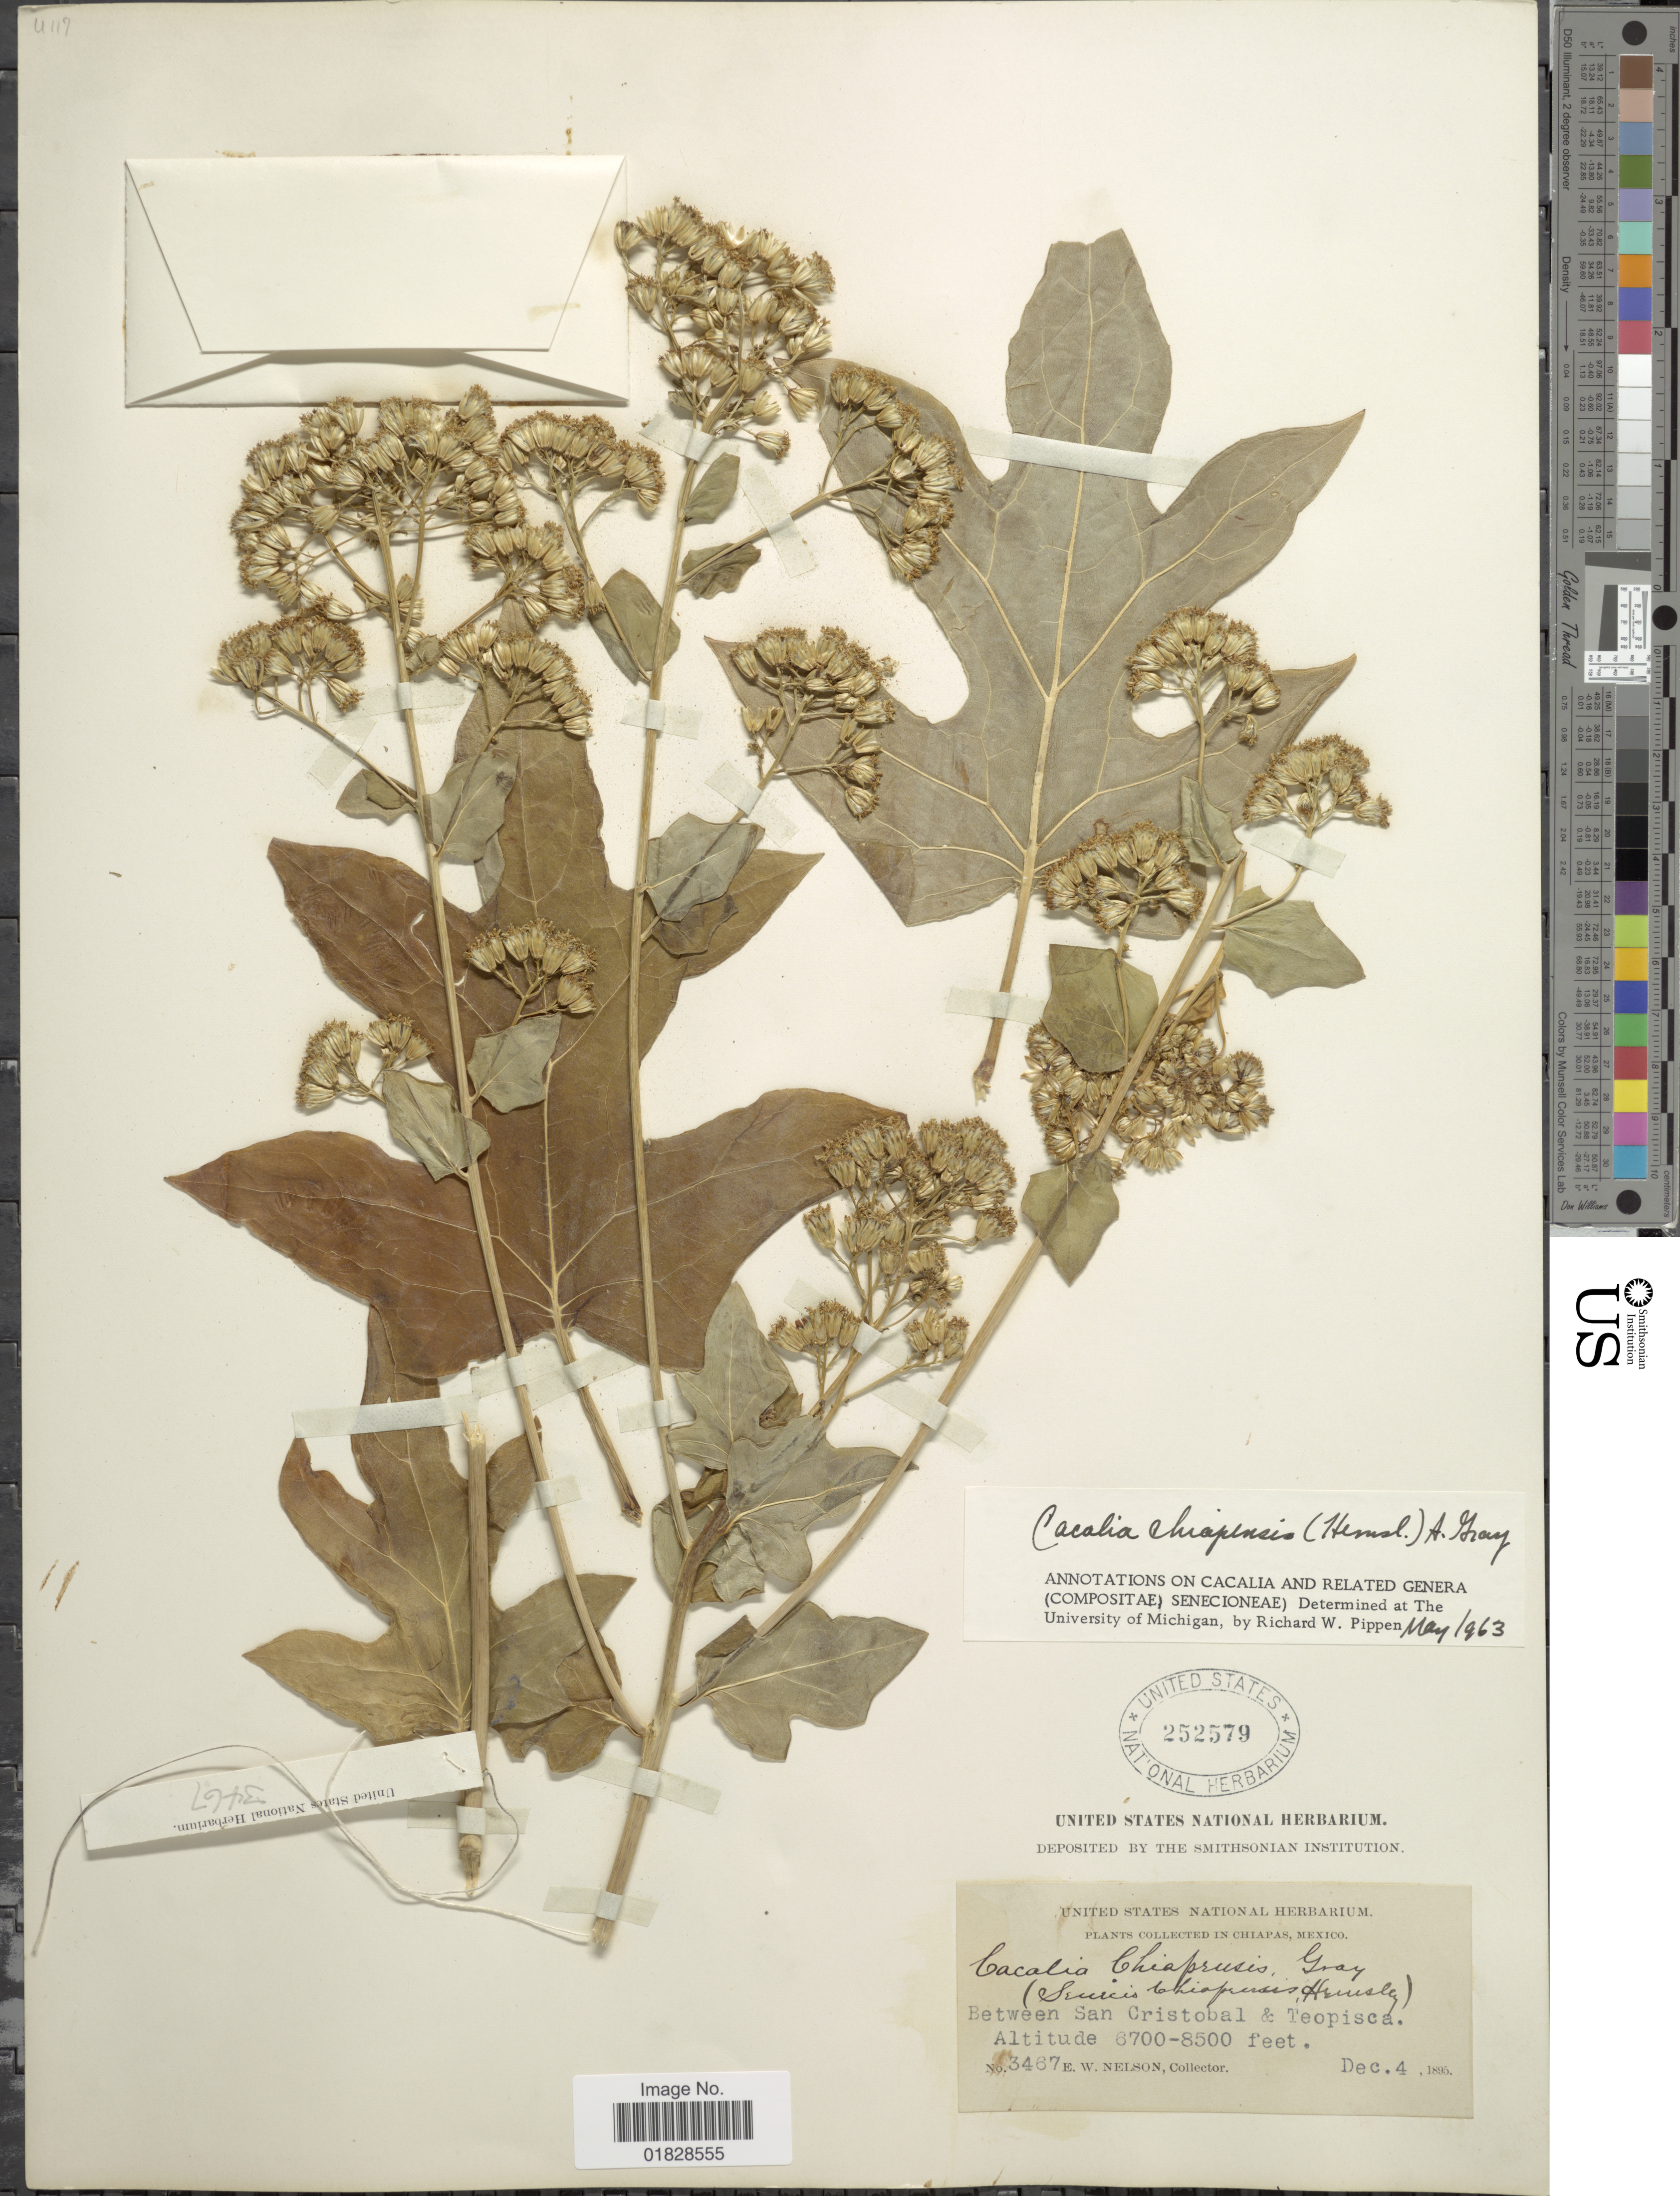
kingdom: Plantae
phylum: Tracheophyta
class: Magnoliopsida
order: Asterales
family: Asteraceae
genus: Digitacalia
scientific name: Digitacalia chiapensis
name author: (Hemsl.) Pippen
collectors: E. W. Nelson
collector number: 3467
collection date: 1895-12-04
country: Mexico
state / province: Chiapas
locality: Between San Cristobal & Teopisca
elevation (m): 2042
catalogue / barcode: US 252579